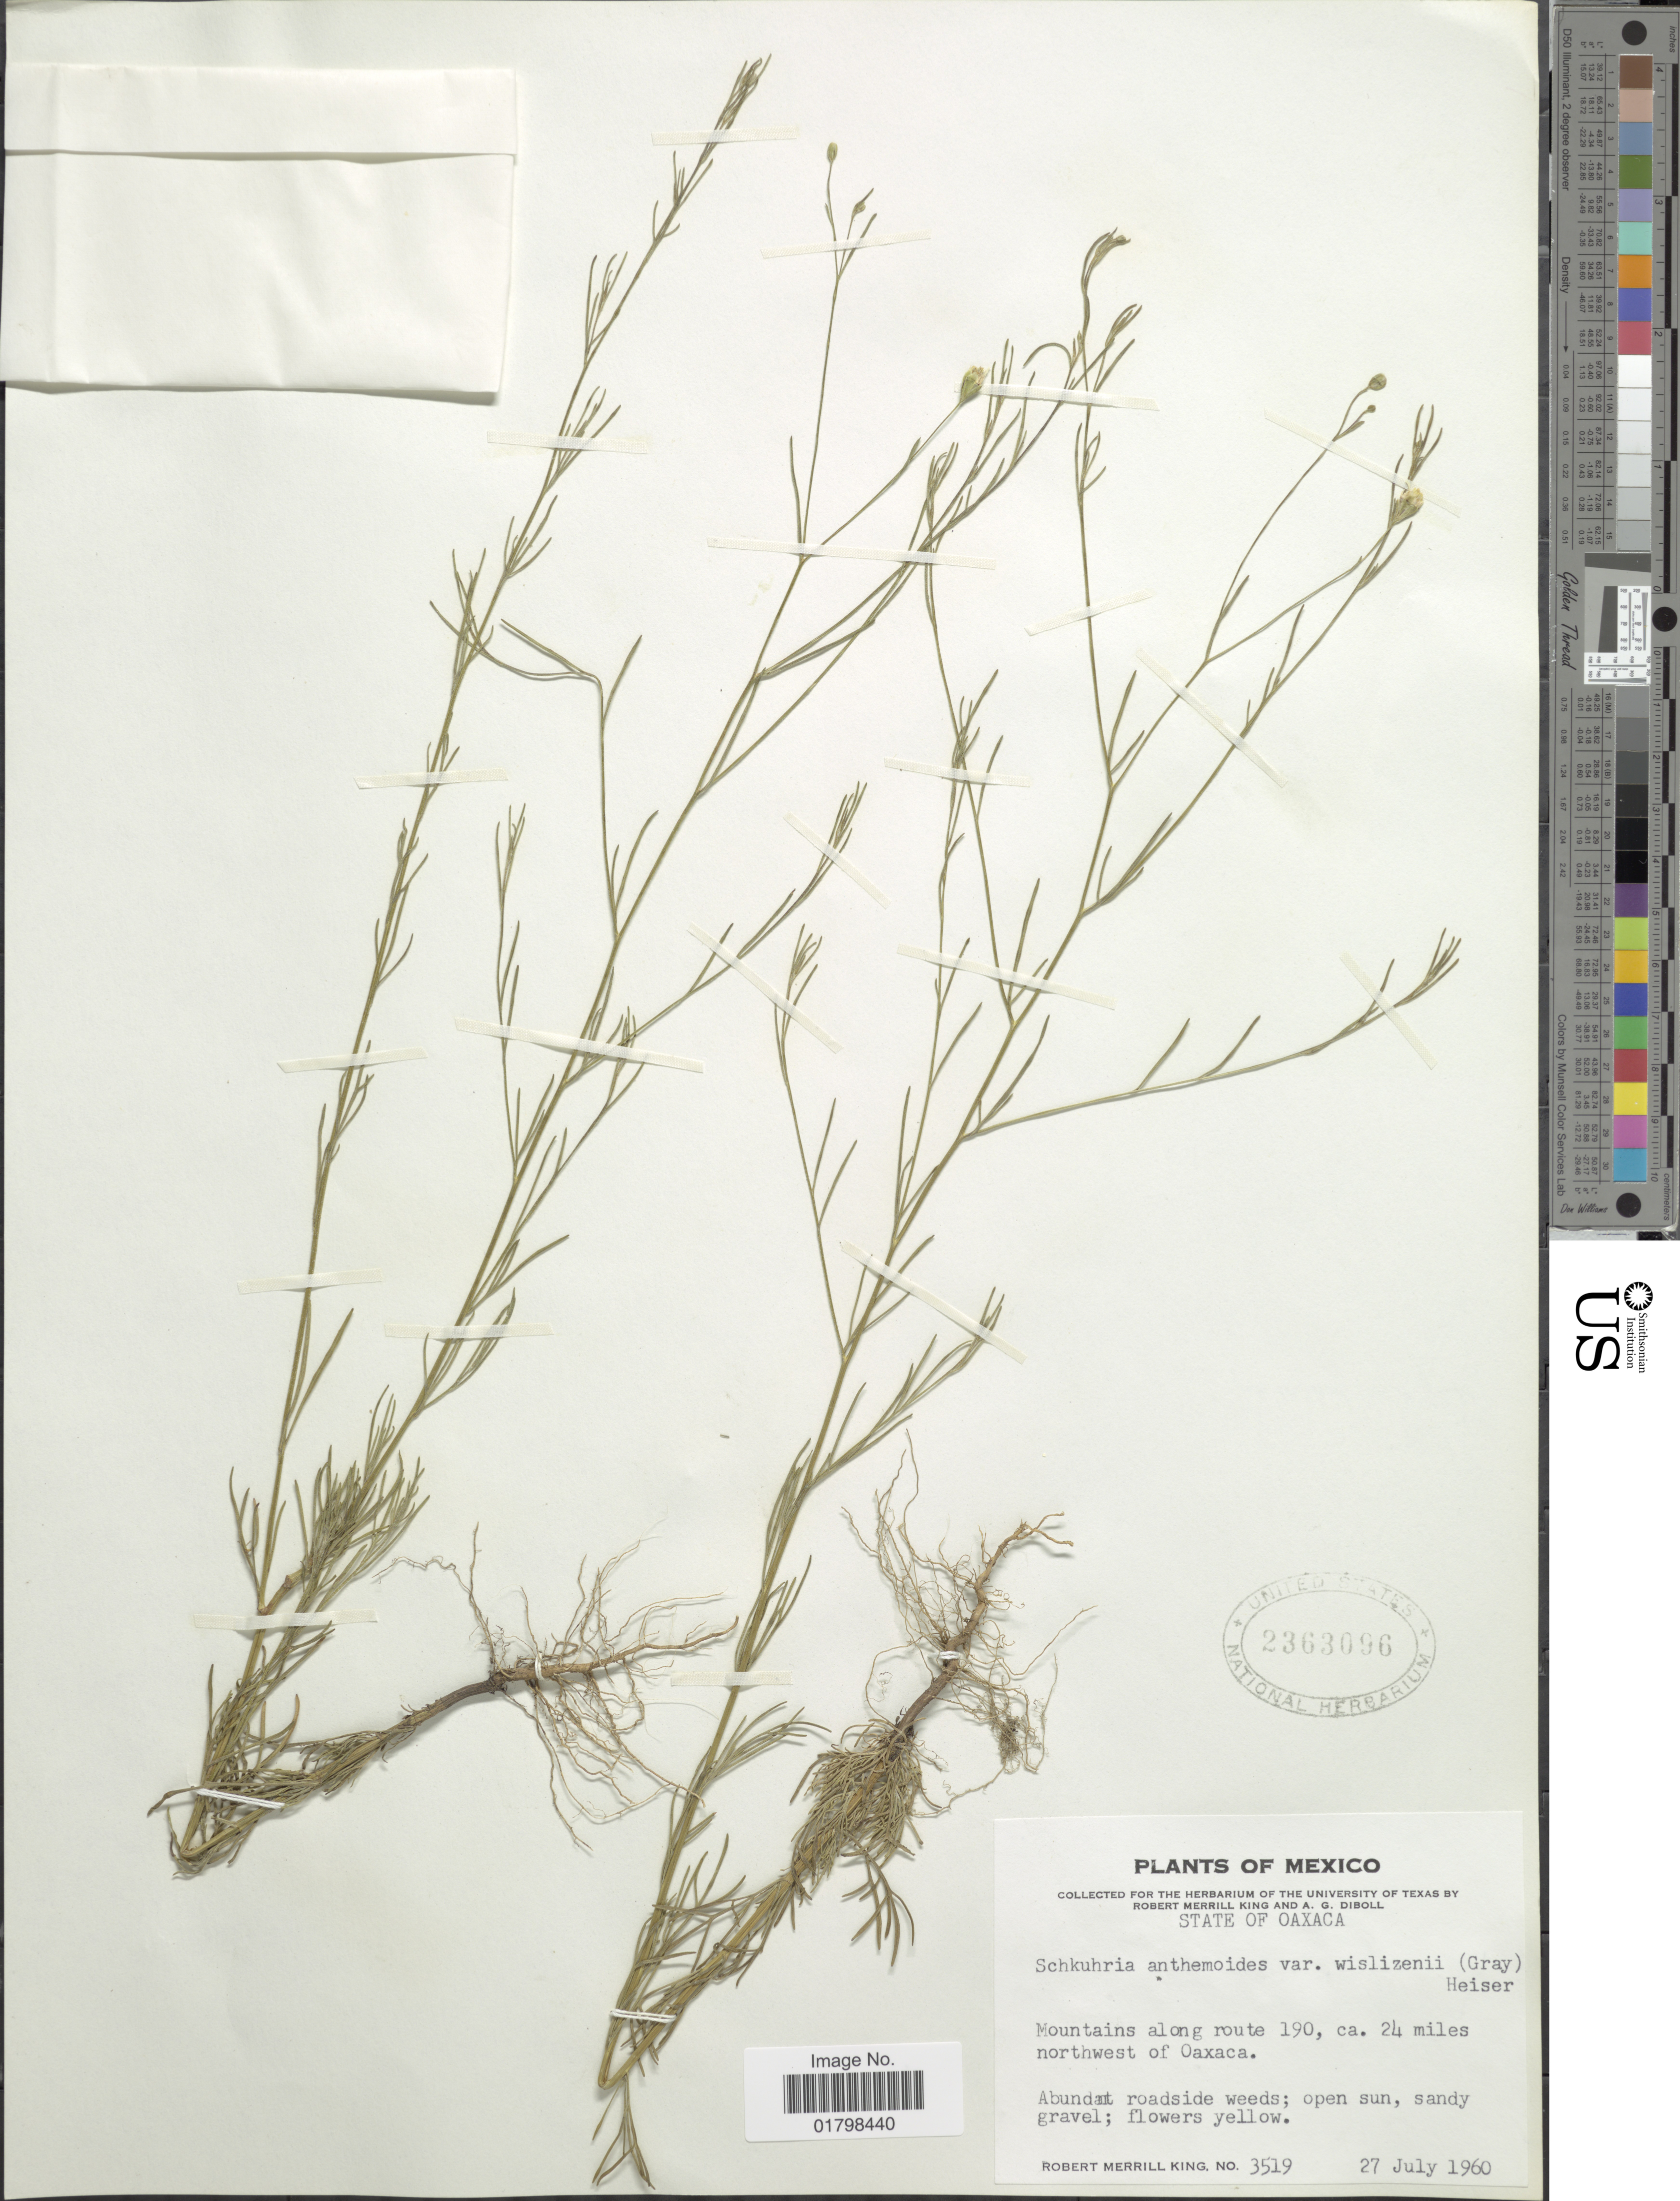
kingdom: Plantae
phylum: Tracheophyta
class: Magnoliopsida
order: Asterales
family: Asteraceae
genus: Schkuhria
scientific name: Schkuhria wislizeni var. wislizeni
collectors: R. M. King & A. Diboll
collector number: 3519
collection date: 1960-07-27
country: Mexico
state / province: Oaxaca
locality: Mountains along route 190, ca. 24 miles northwestt of Oaxaca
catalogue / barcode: US 2363096